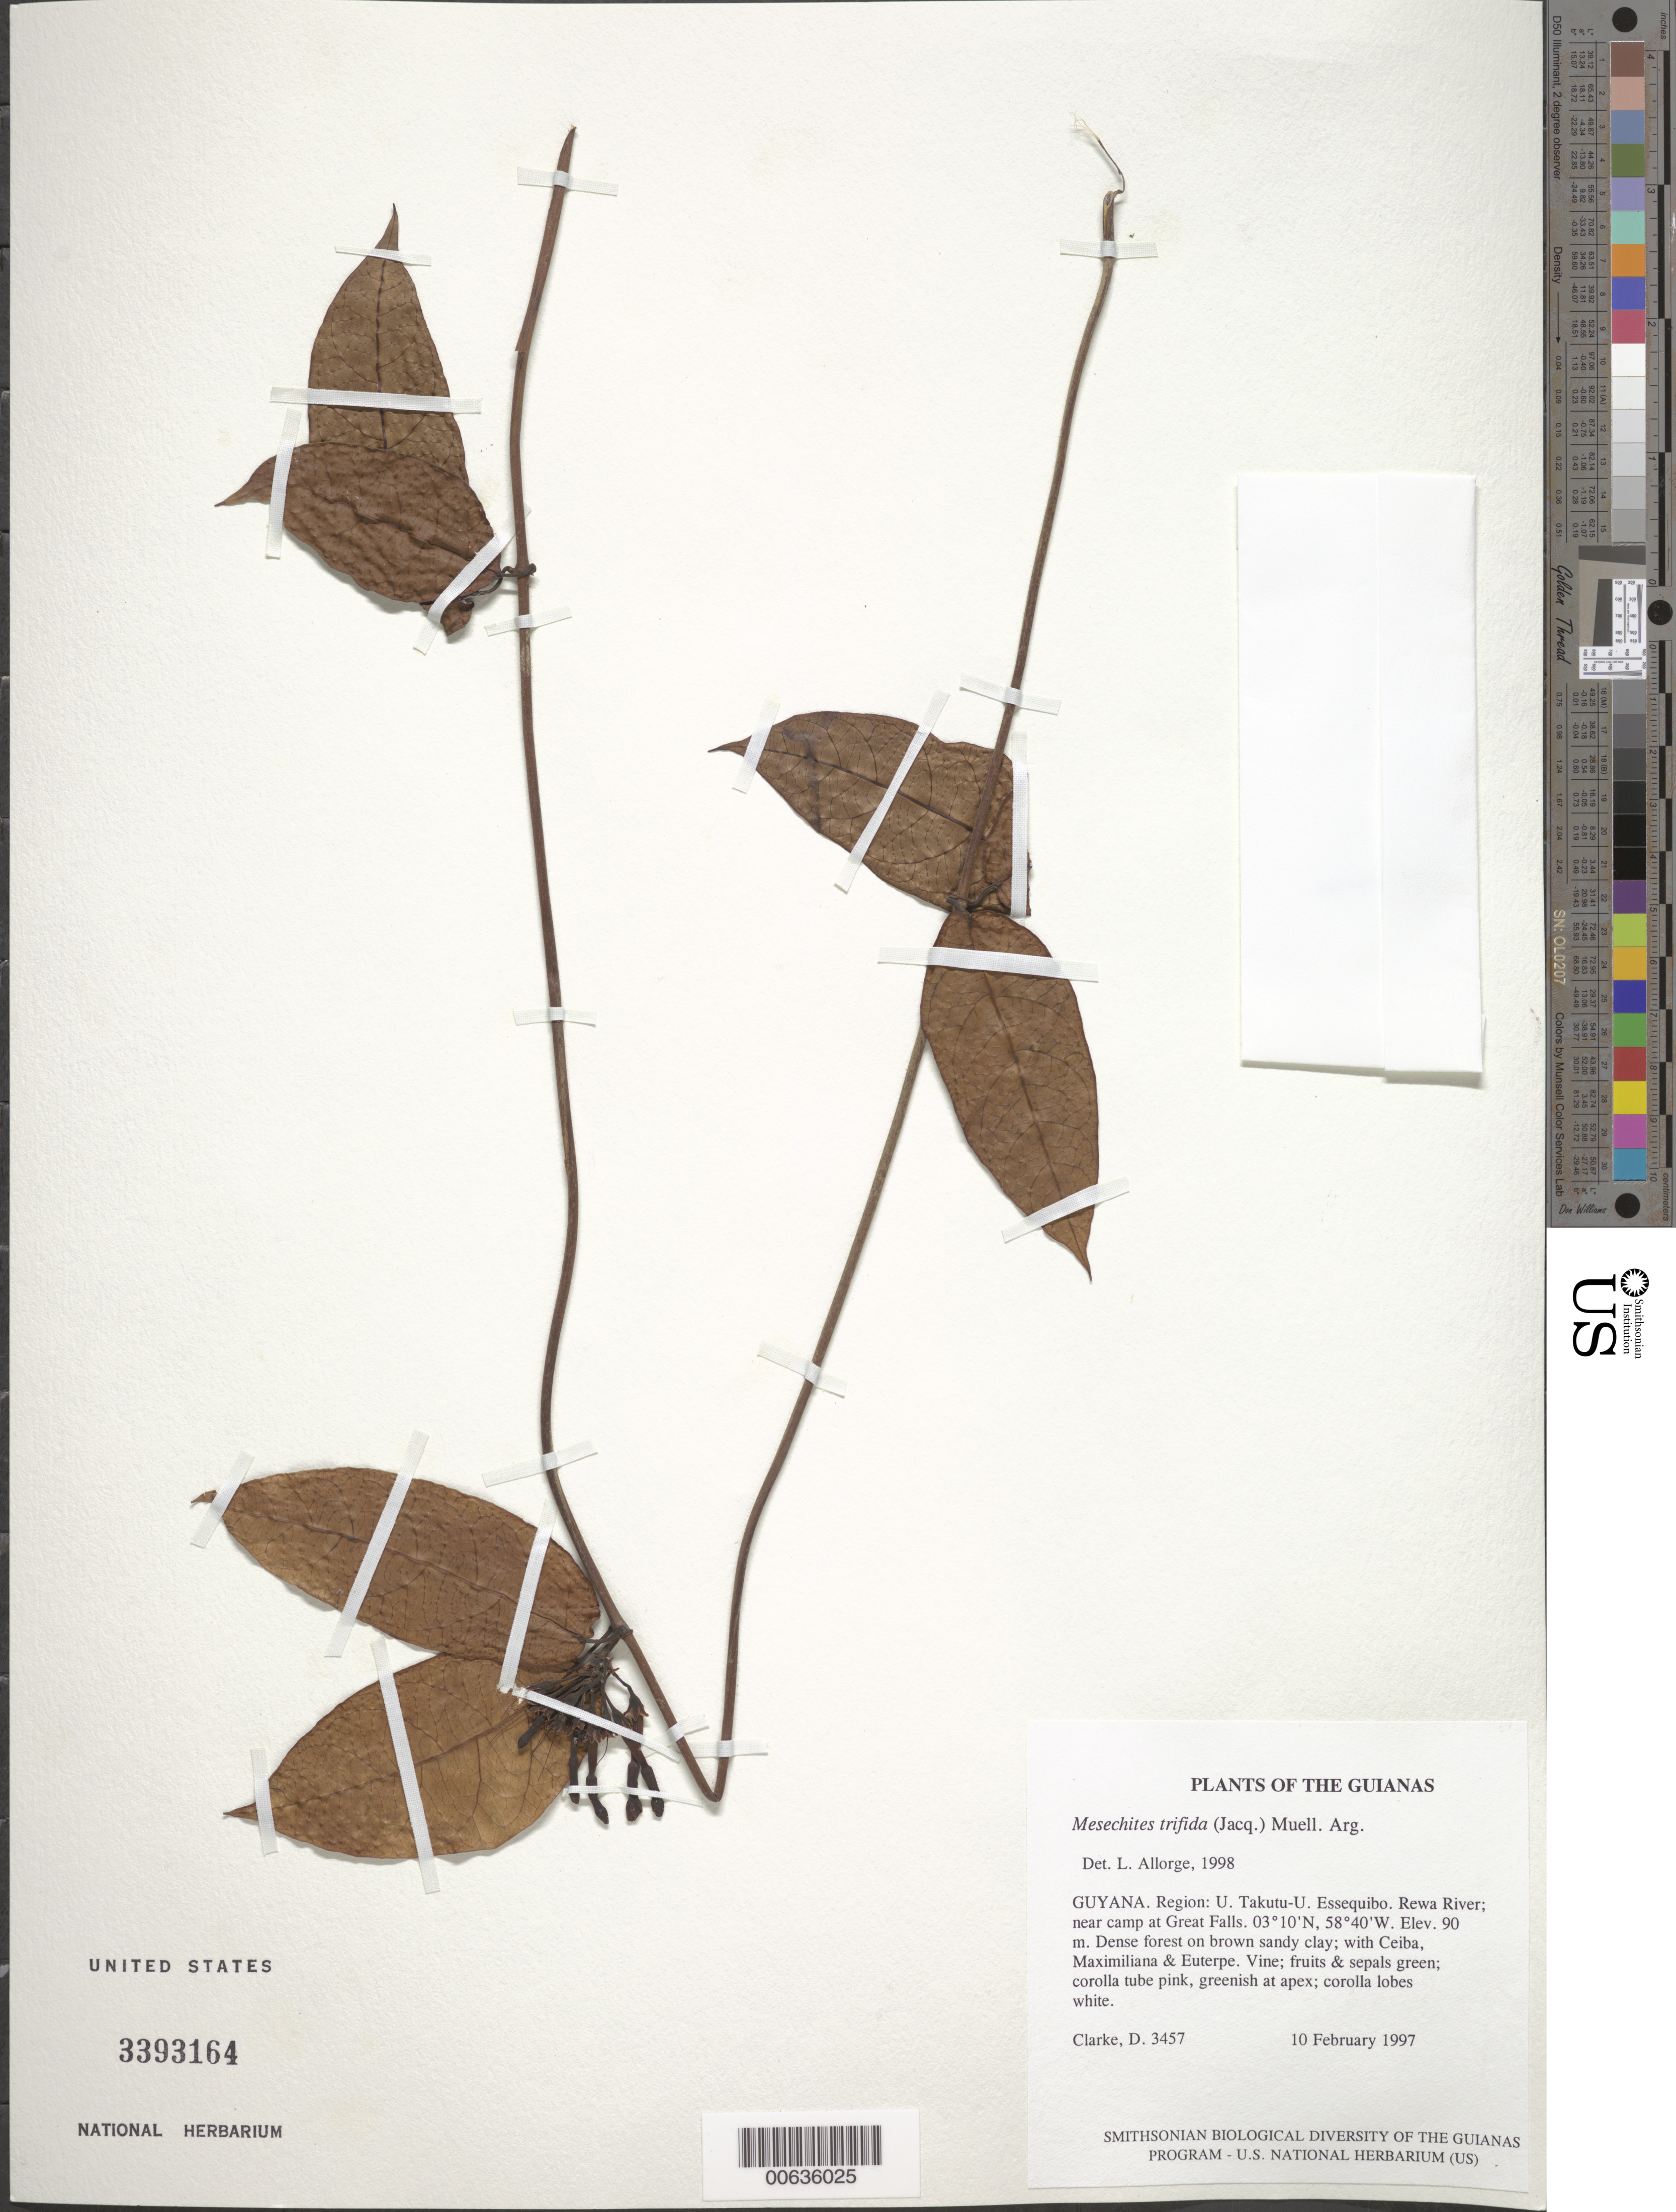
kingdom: Plantae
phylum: Tracheophyta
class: Magnoliopsida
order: Gentianales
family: Apocynaceae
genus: Mesechites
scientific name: Mesechites trifidus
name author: (Jacq.) Müll. Arg.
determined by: Allorge, L.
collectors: H. D. Clarke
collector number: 3457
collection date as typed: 10 February 1997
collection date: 1997-02-10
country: Guyana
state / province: U. Takutu-U. Essequibo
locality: Rewa River; near camp at Great Falls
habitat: Dense forest on brown sandy clay; with Ceiba, Maximiliana & Euterpe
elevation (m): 90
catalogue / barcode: US 3393164